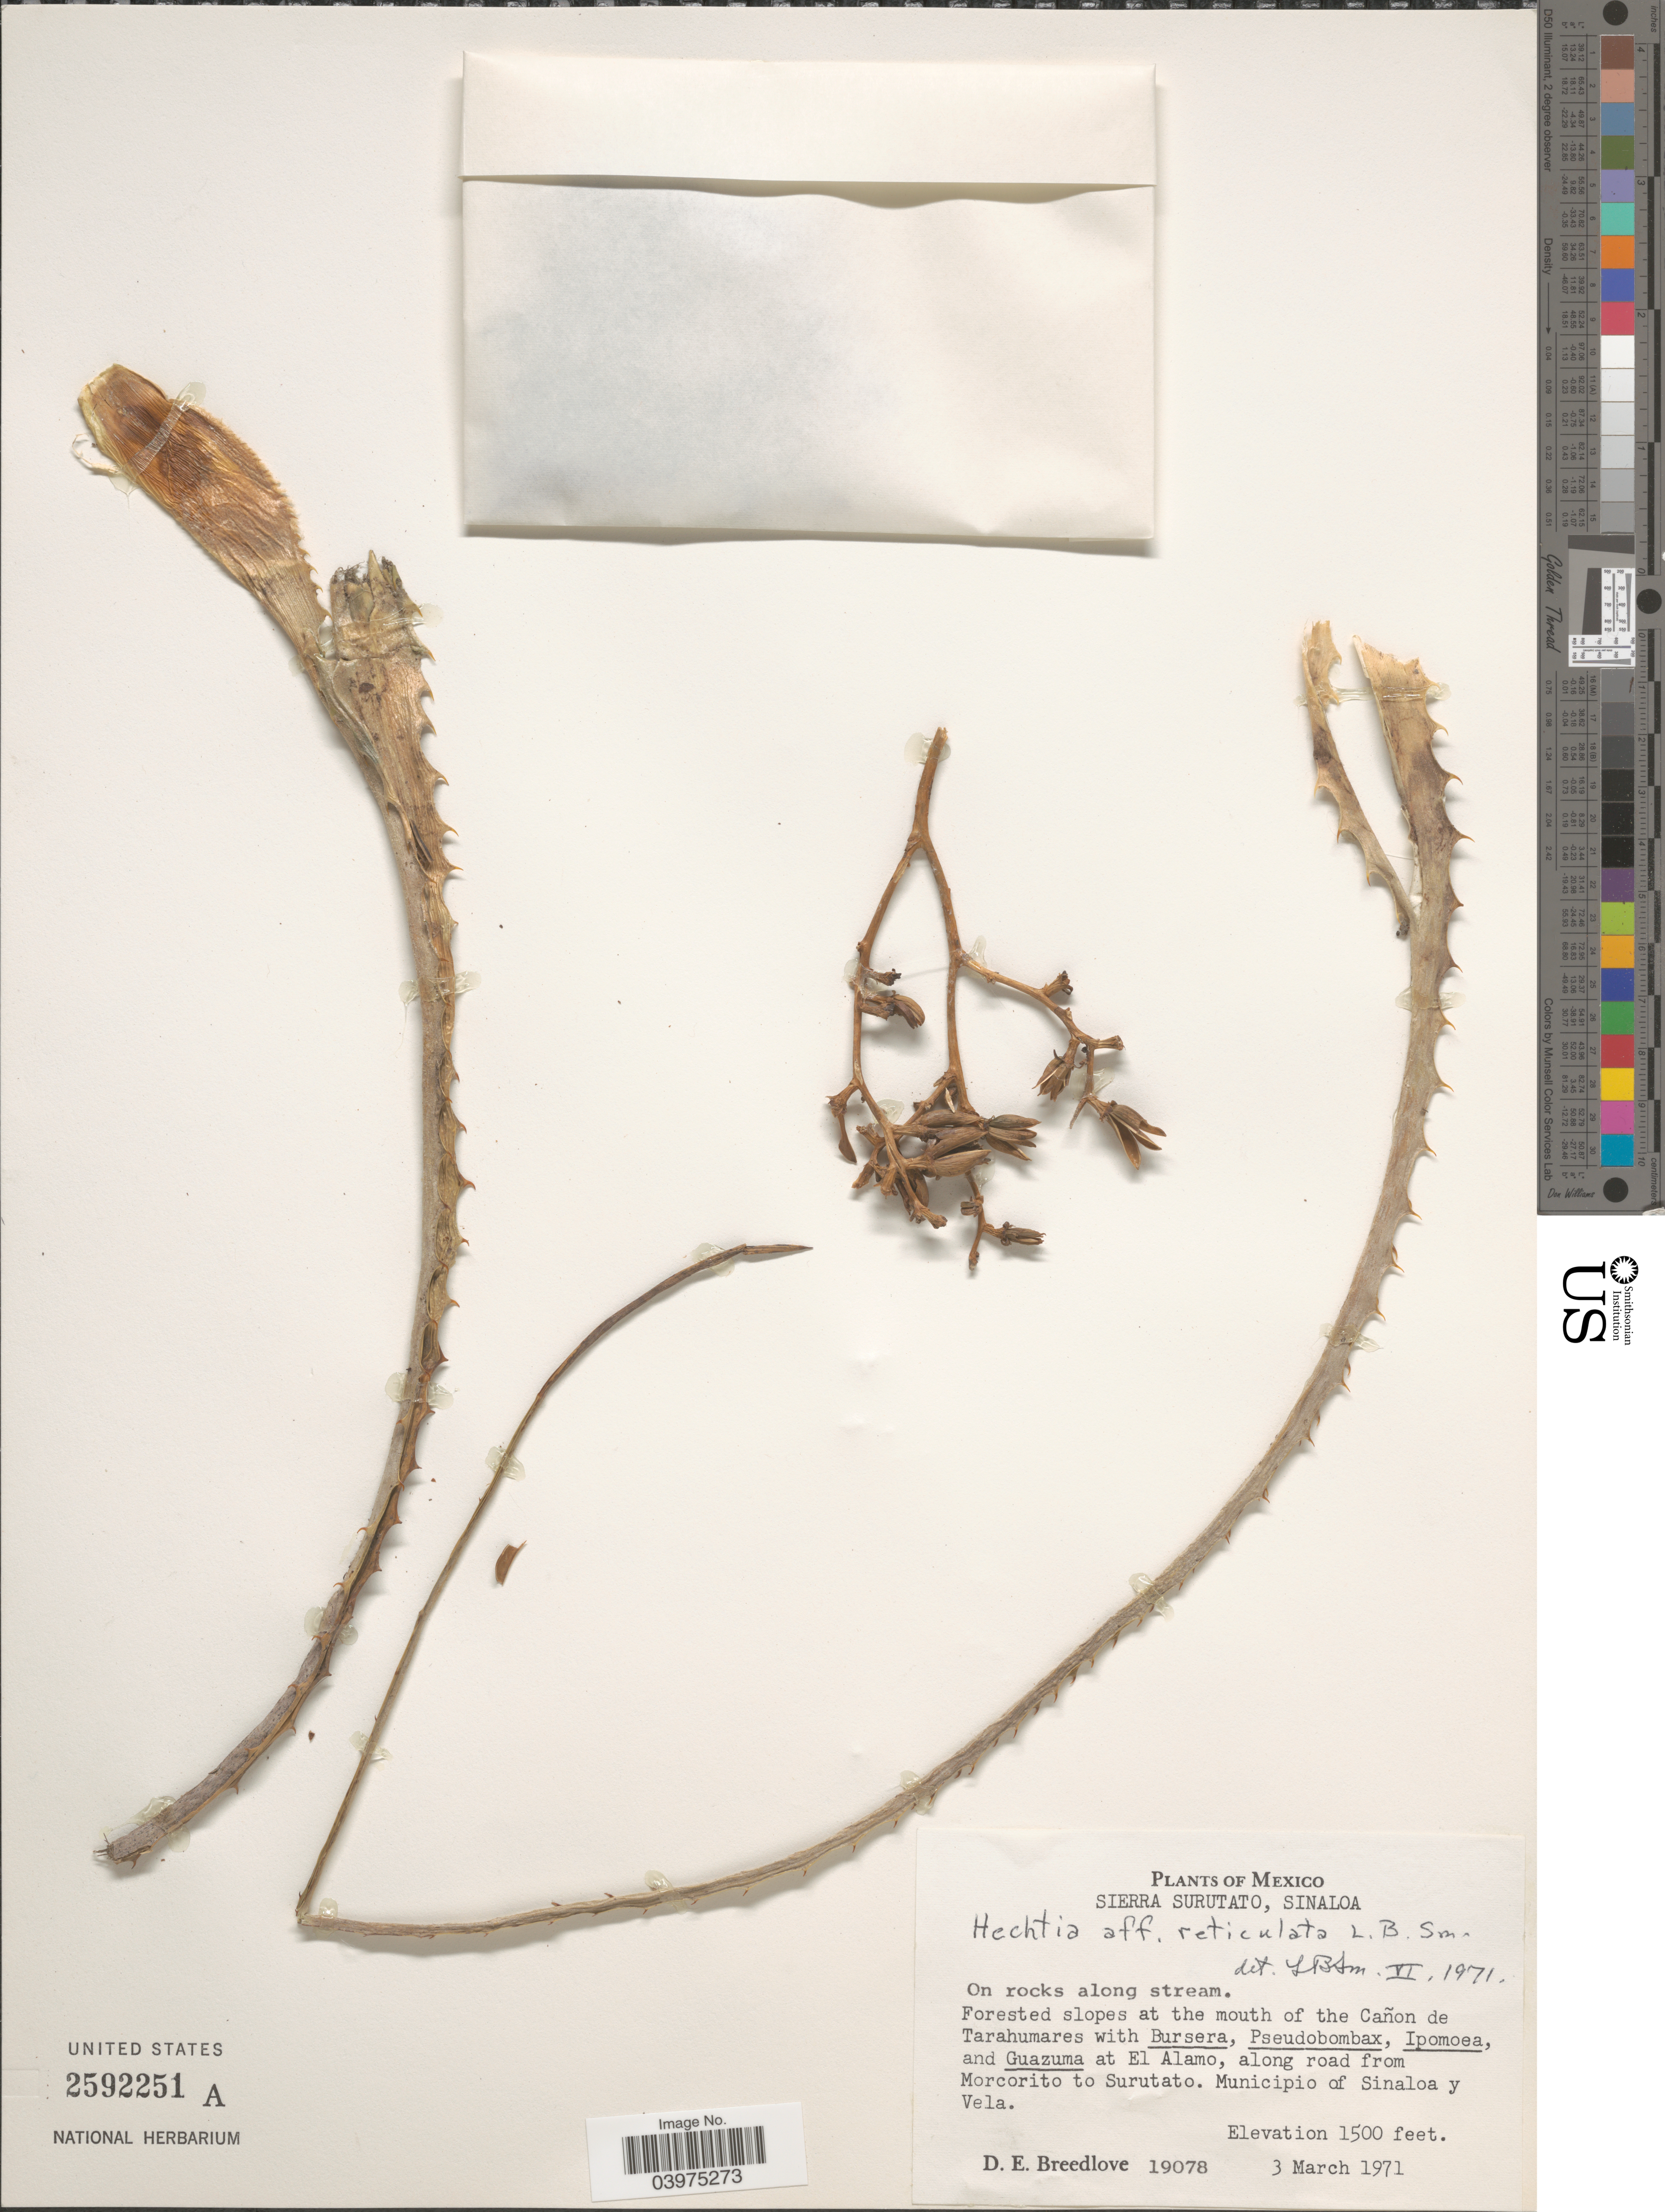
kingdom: Plantae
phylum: Tracheophyta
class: Liliopsida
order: Poales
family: Bromeliaceae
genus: Hechtia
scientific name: Hechtia reticulata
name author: L.B. Sm.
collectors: D. E. Breedlove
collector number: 19078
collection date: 1971-03-03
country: Mexico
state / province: Sinaloa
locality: Sierra Surutato. On rocks along stream. Forested slopes at the mouth of the Cañon de Tarahumares at El Alamo, along road from Morcorito to Surutato. Municipio of Sinaloa y Vela.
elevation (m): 457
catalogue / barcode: US 2592251A